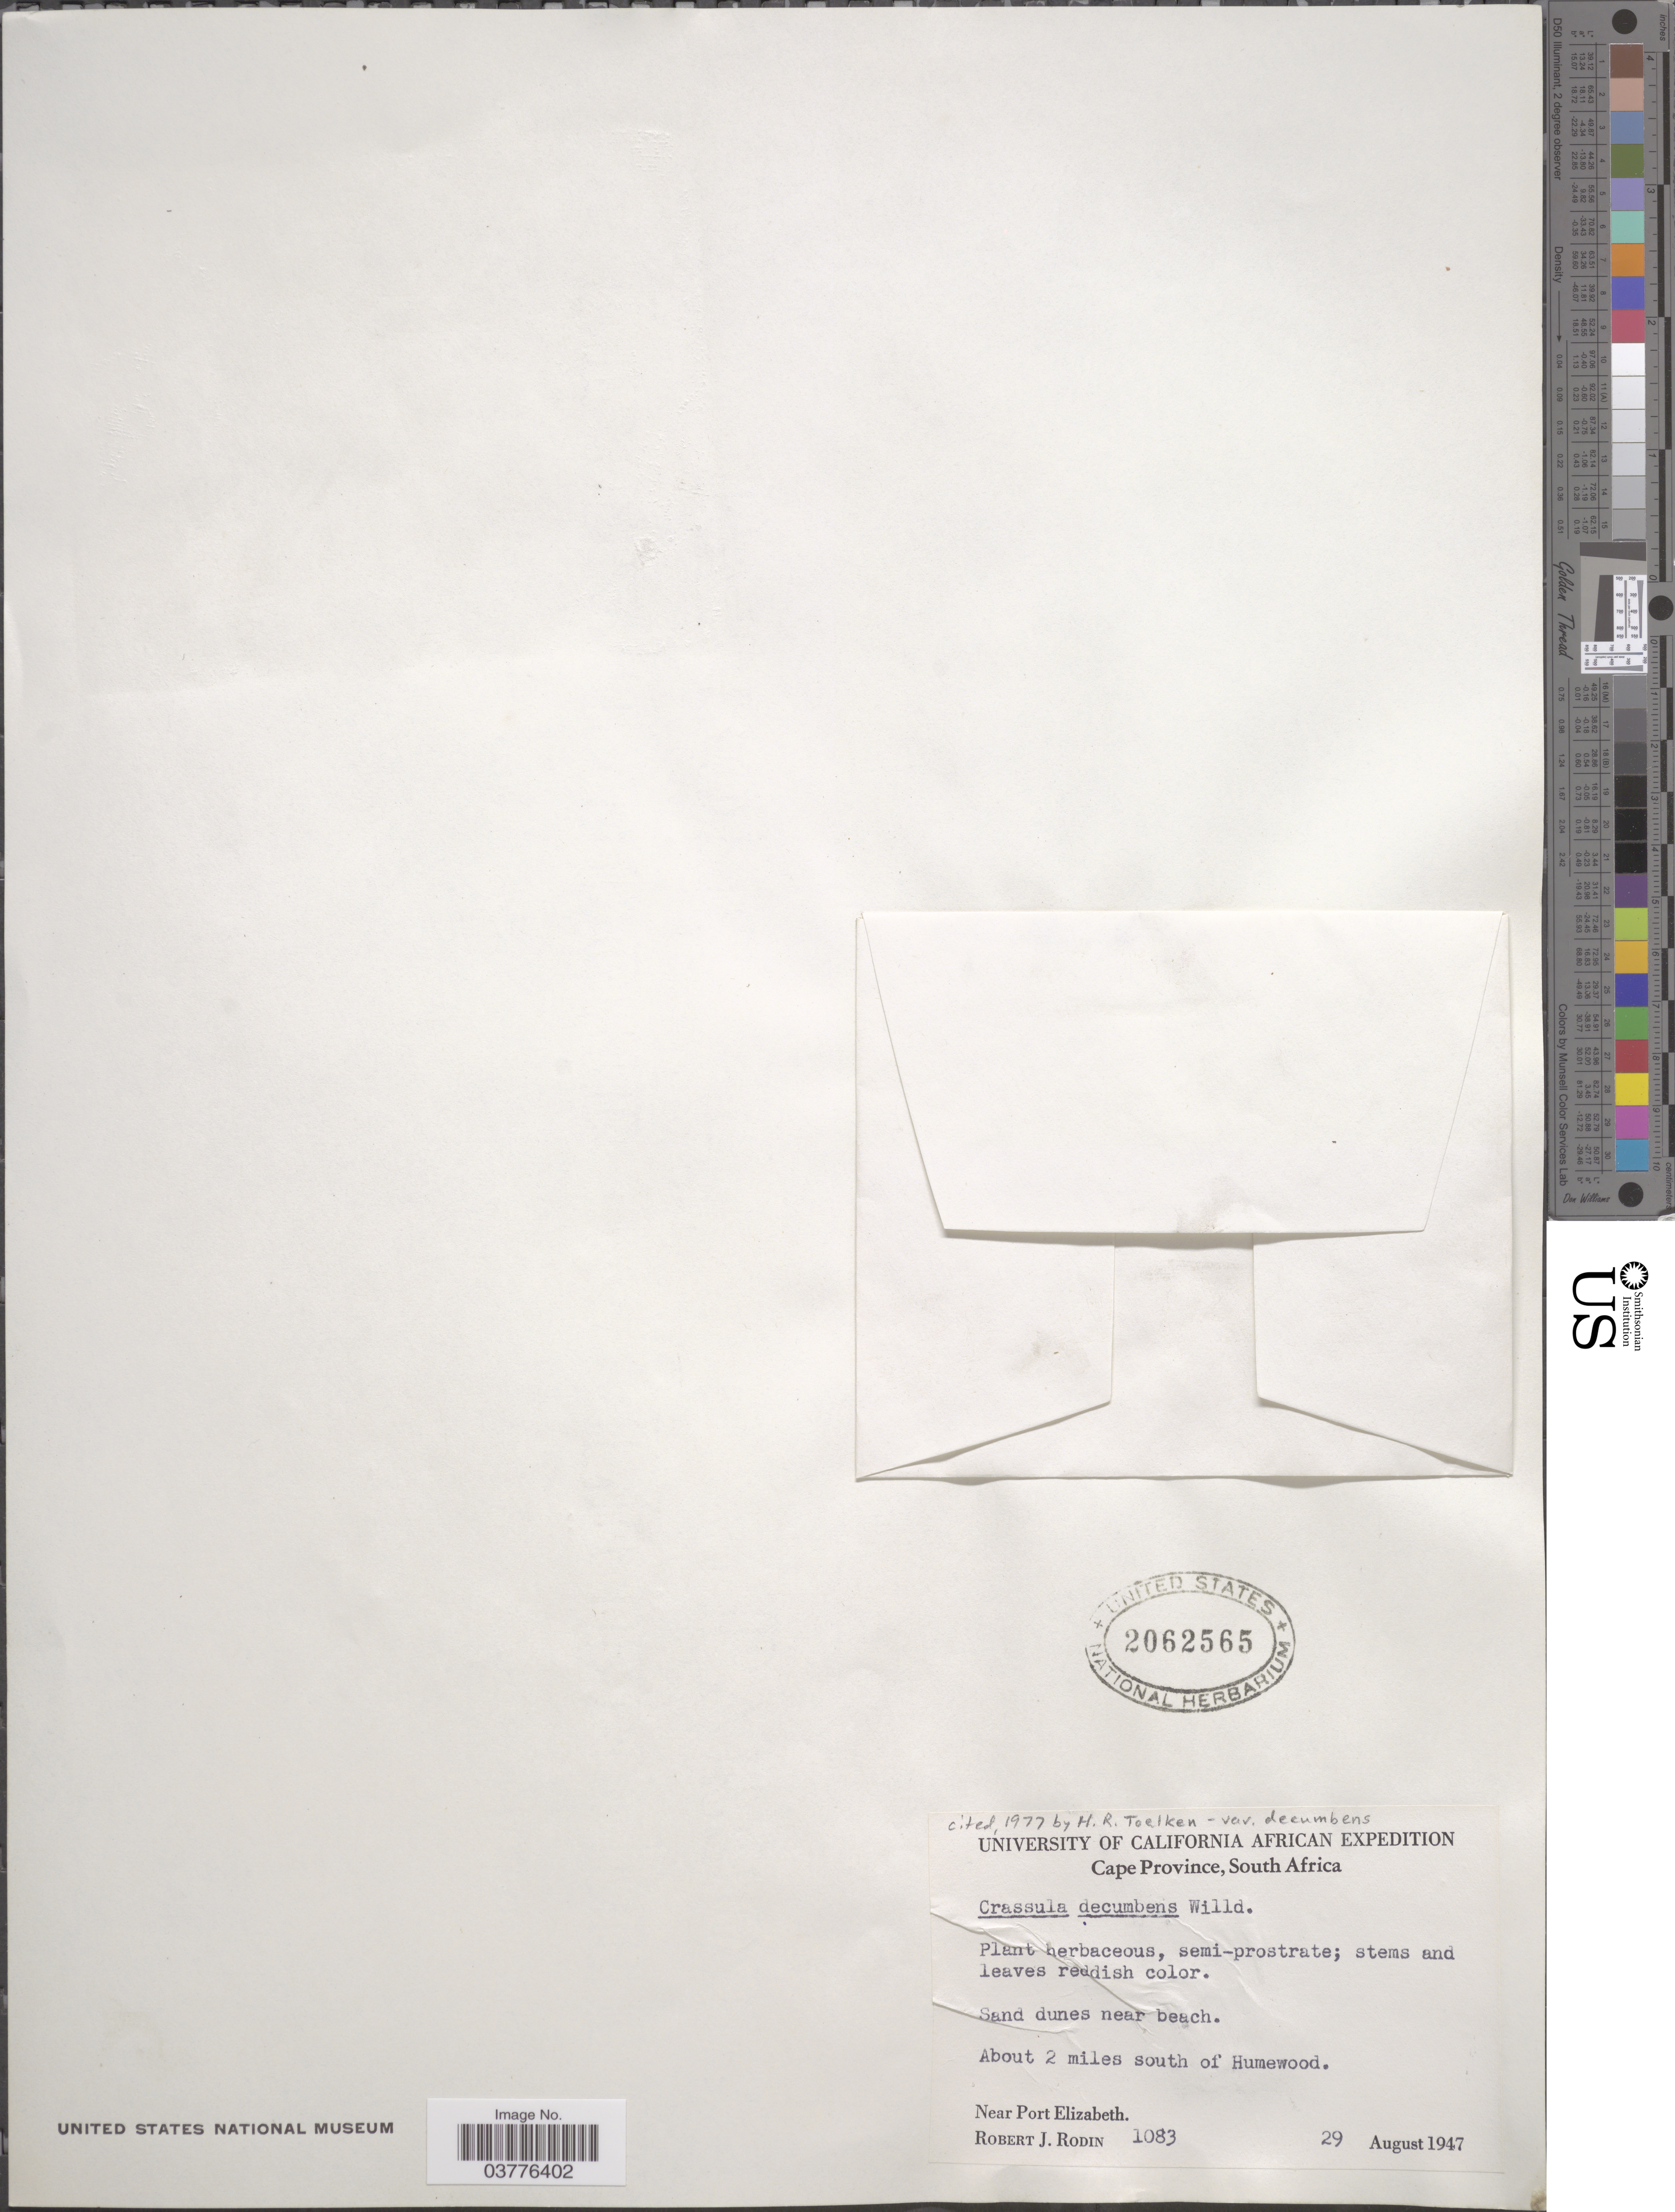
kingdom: Plantae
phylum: Tracheophyta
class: Magnoliopsida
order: Saxifragales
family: Crassulaceae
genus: Crassula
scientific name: Crassula decumbens Eckl. & Zeyh. ex Harv., nom. illeg.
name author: Eckl. & Zeyh. ex Harv. in Harv. & Sond.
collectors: R. J. Rodin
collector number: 1083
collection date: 1947-08-29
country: South Africa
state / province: Eastern Cape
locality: About 2 miles south of Humewood. Near Port Elizabeth.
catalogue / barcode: US 2062565